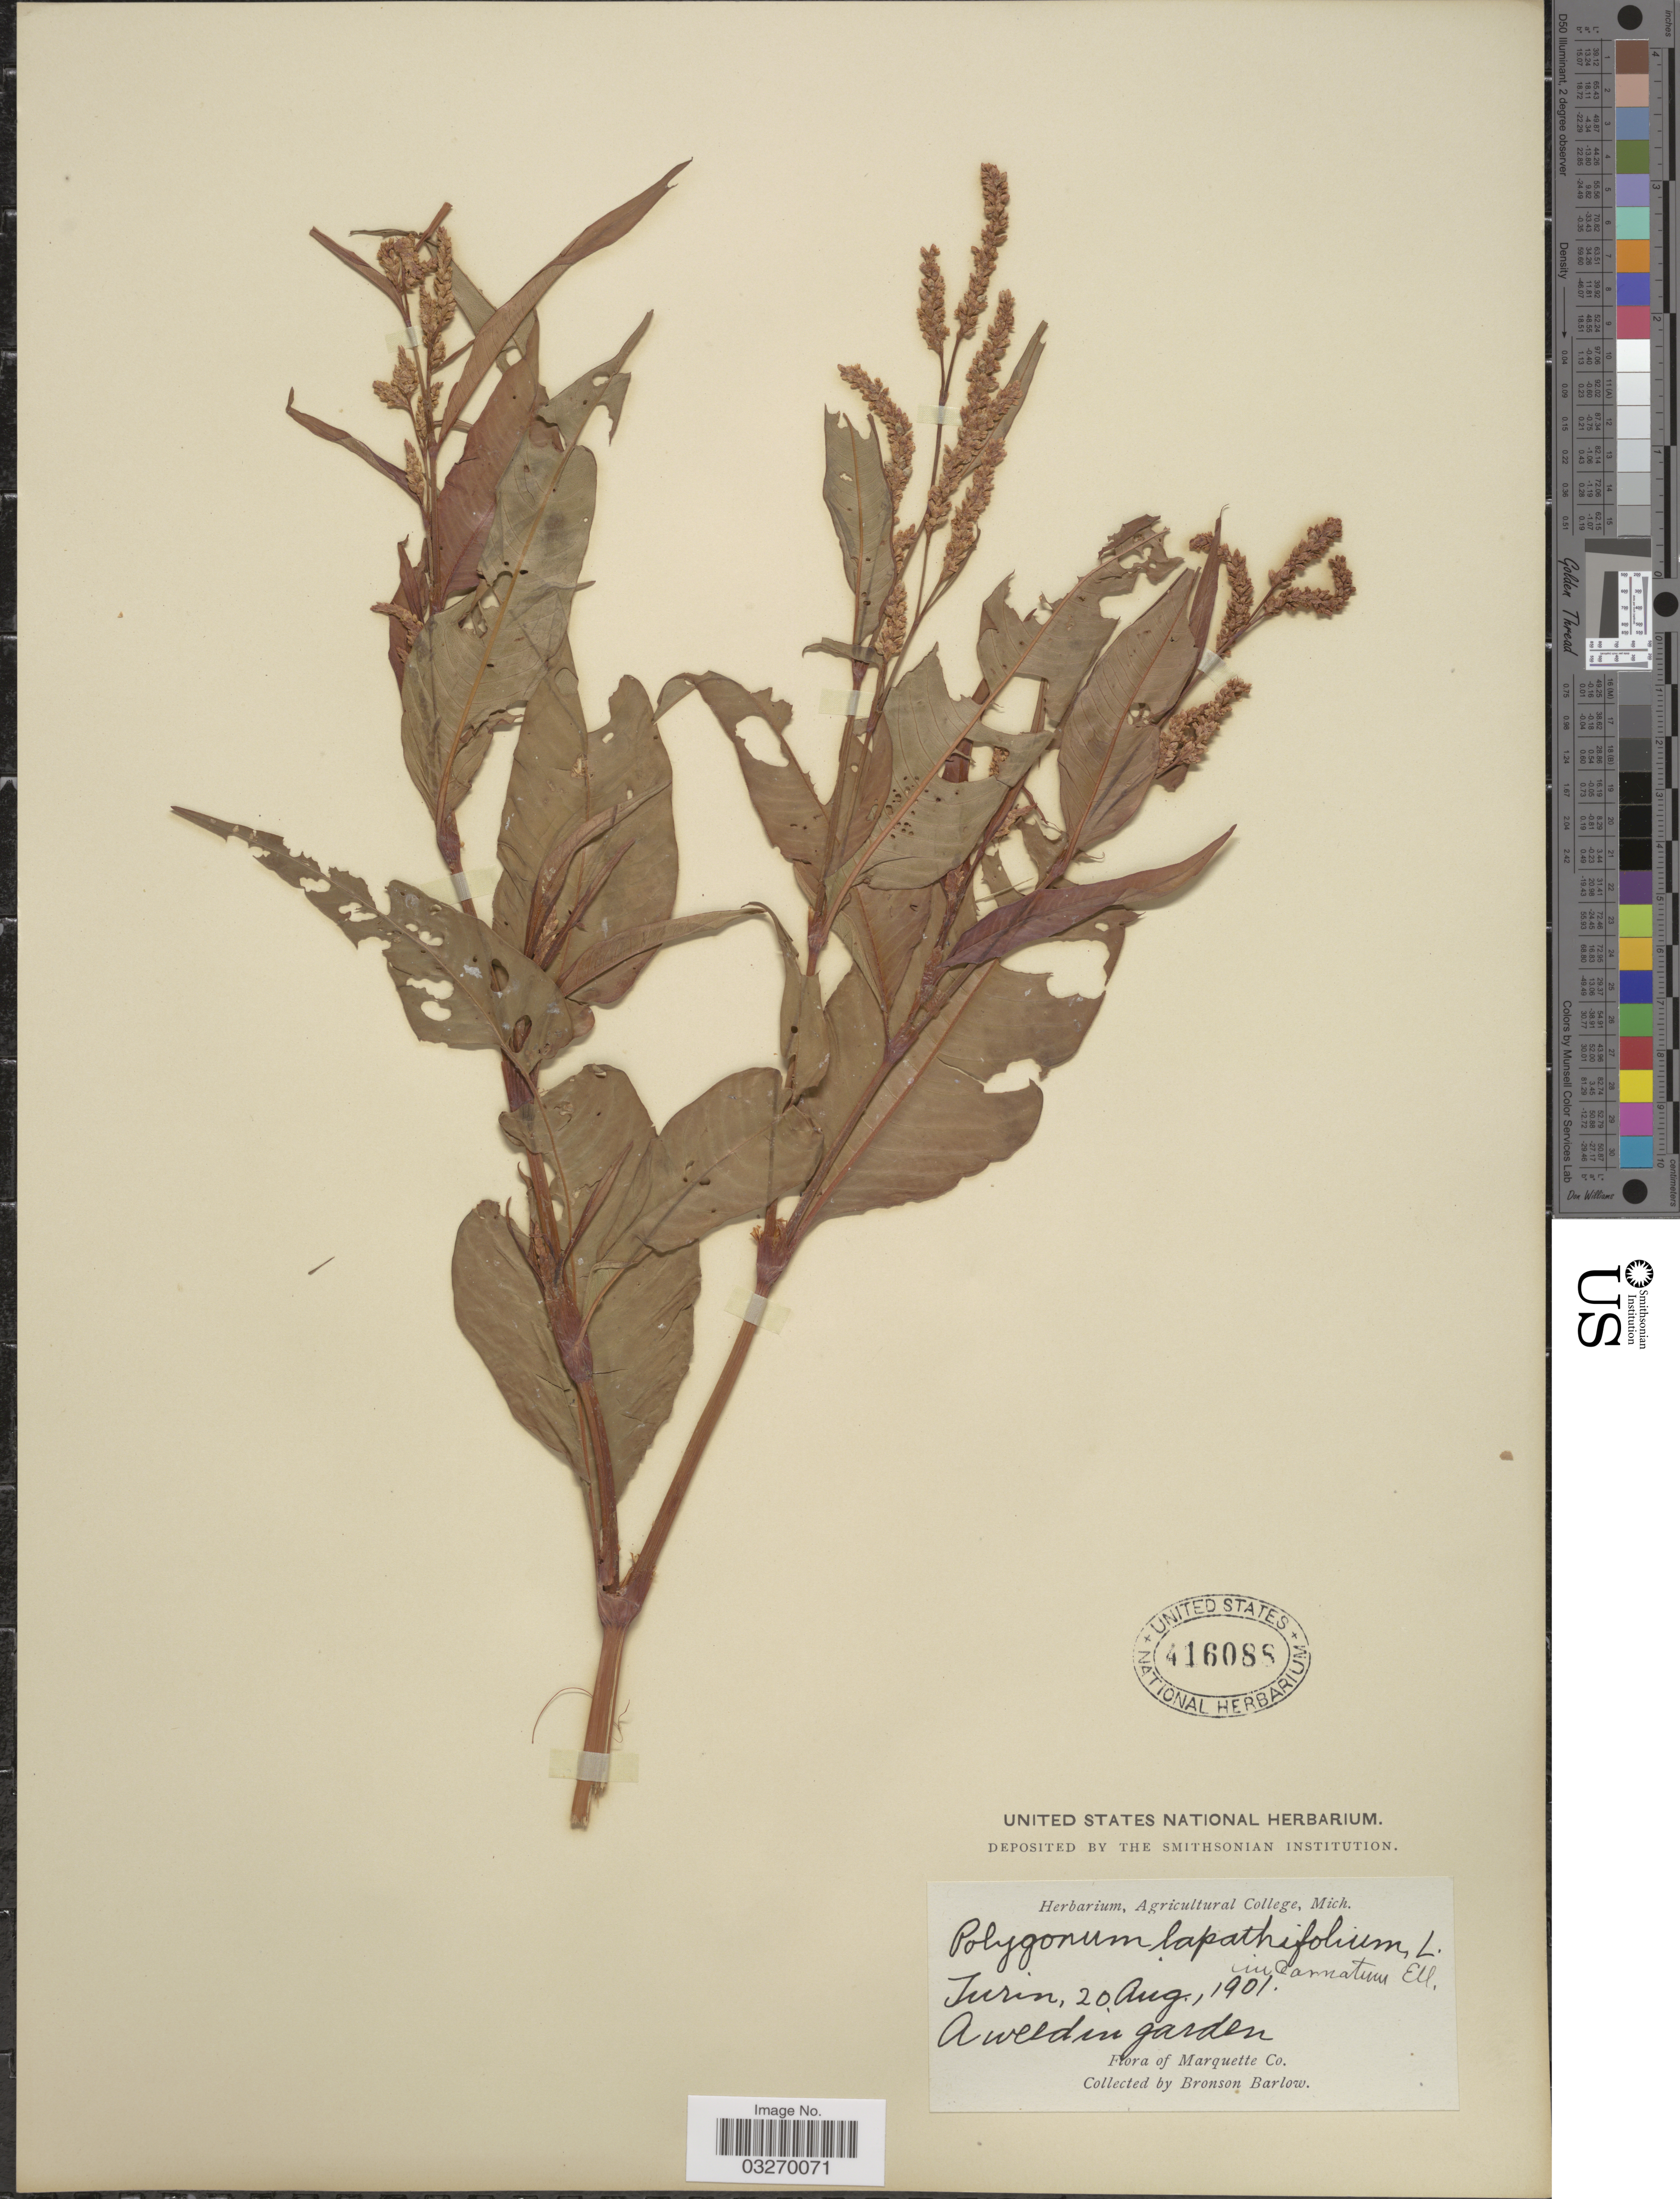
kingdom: Plantae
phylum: Tracheophyta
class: Magnoliopsida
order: Caryophyllales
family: Polygonaceae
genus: Persicaria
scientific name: Persicaria lapathifolia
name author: (L.) Delarbre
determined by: Atha, D. E.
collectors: Barlow, B.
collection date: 1901-08-20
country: United States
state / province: Michigan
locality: Jurin.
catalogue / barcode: US 416088